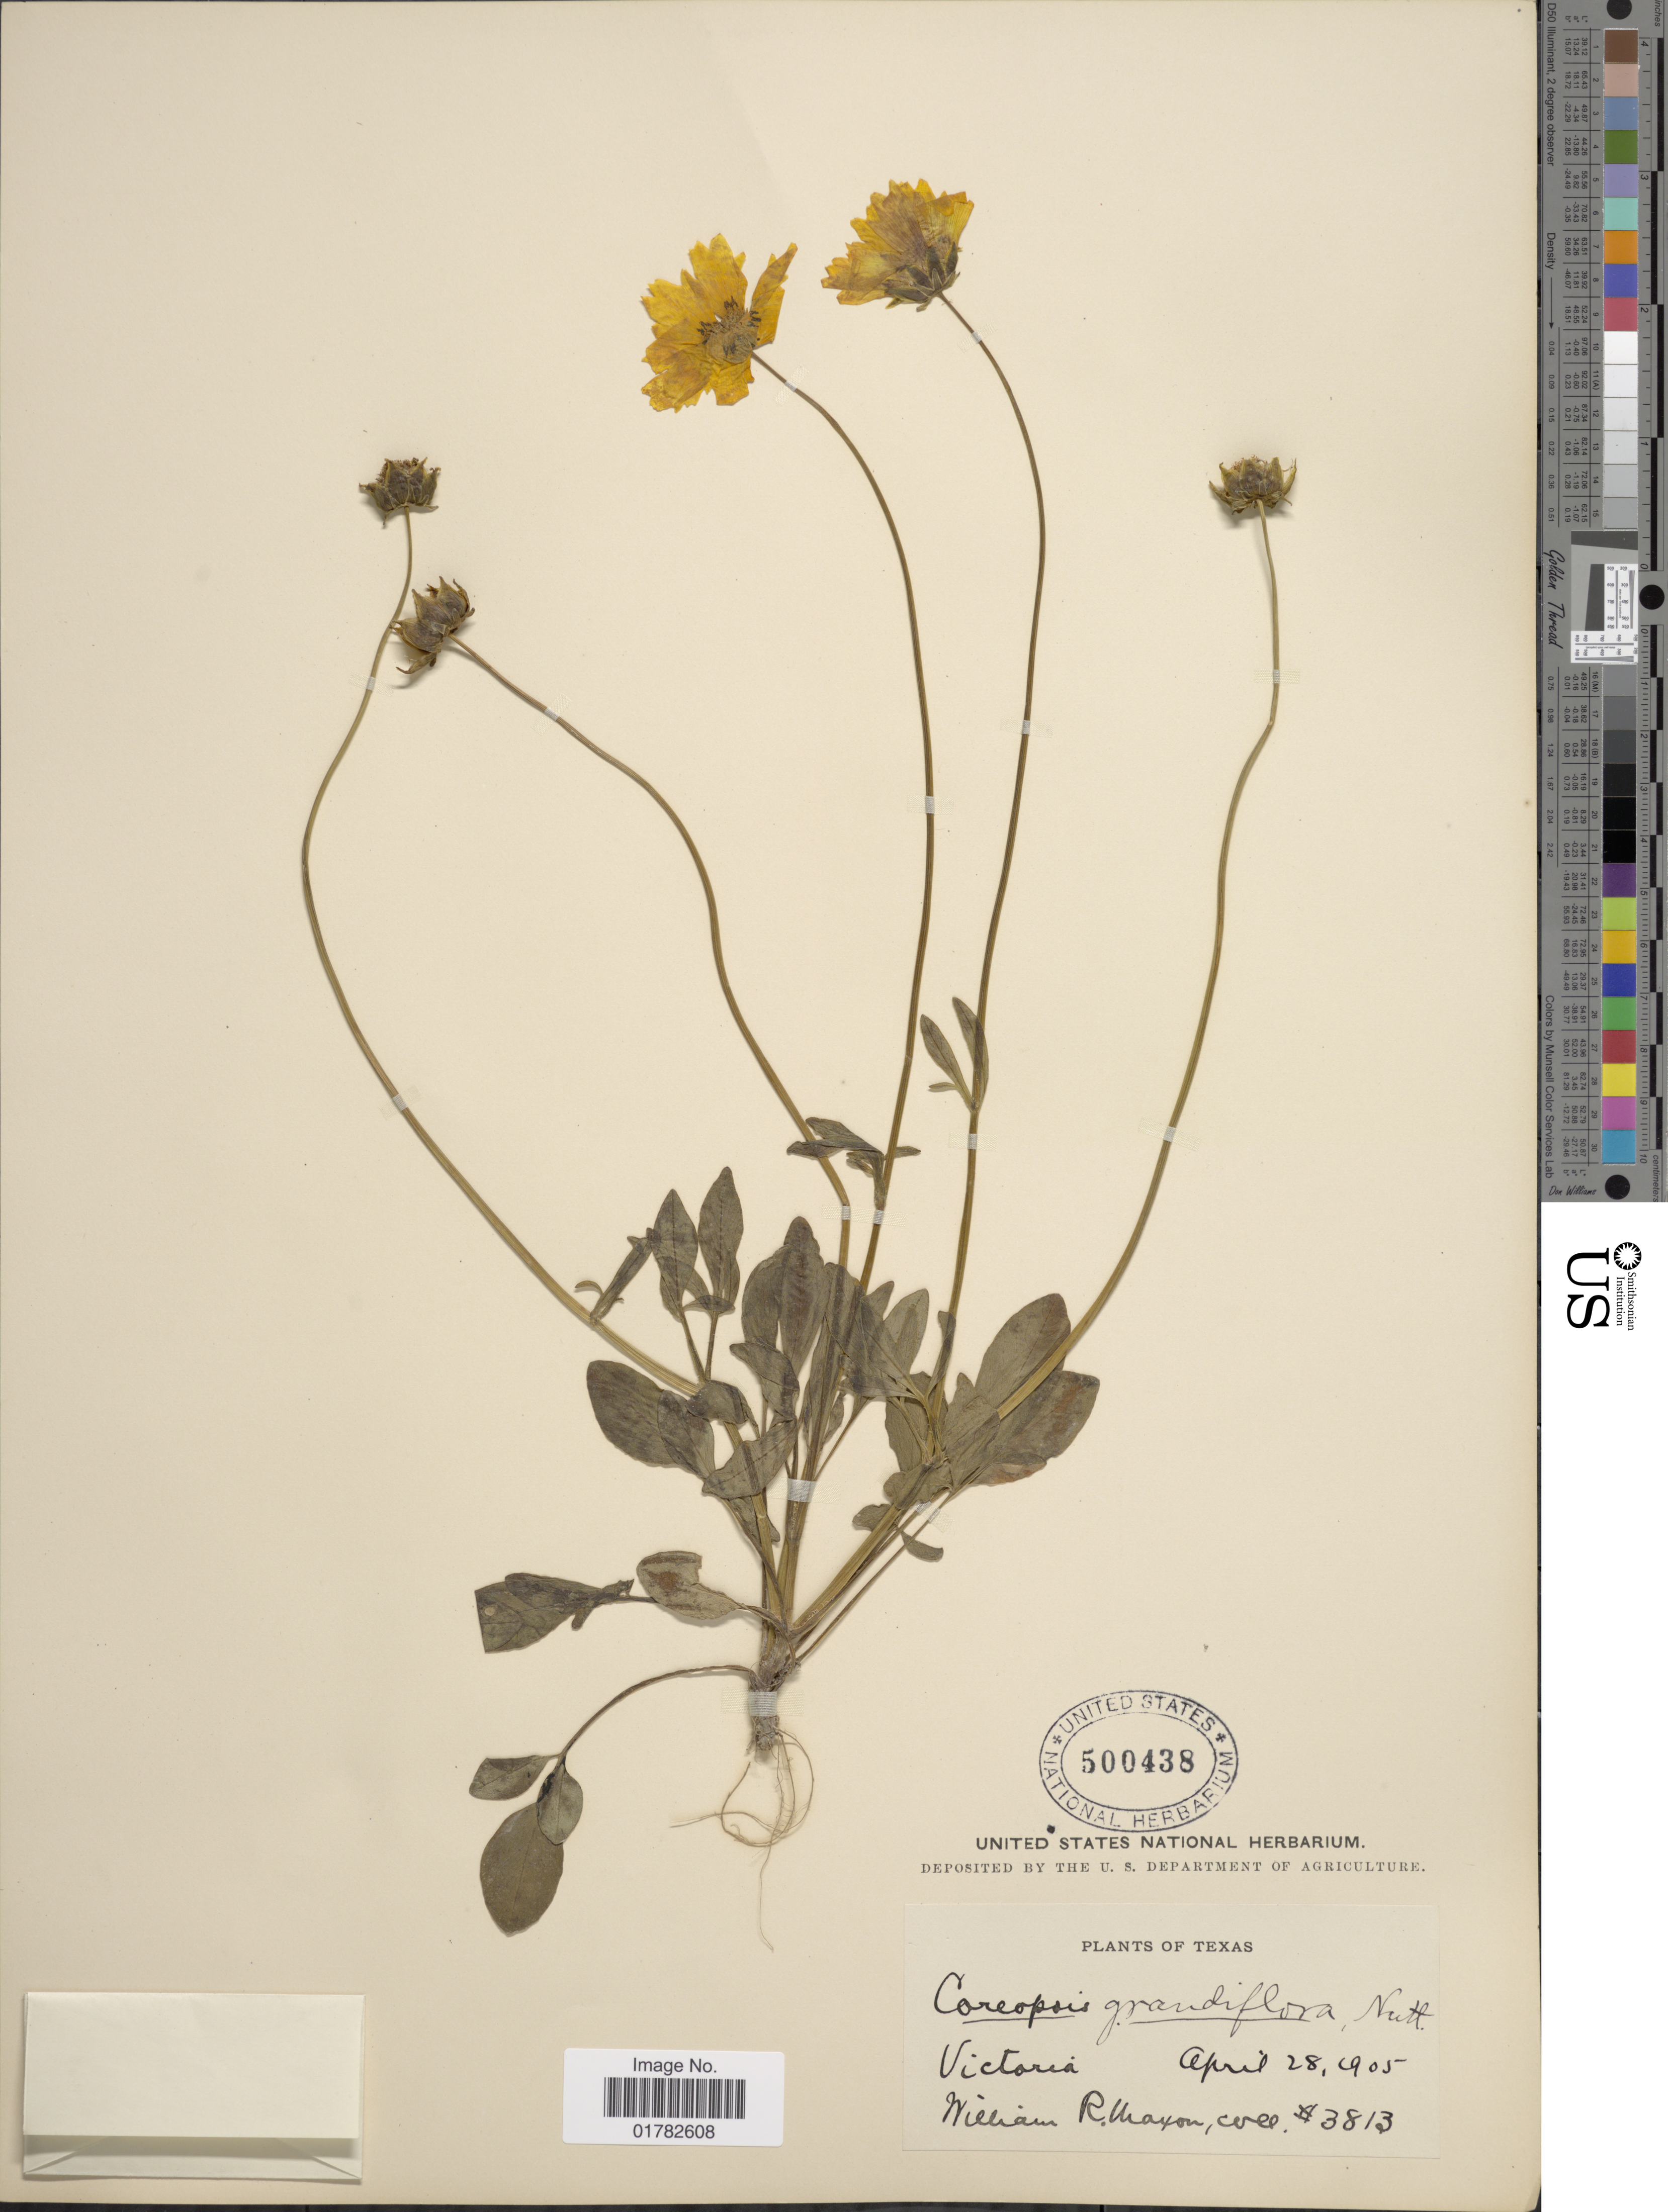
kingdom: Plantae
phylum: Tracheophyta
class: Magnoliopsida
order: Asterales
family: Asteraceae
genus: Coreopsis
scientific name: Coreopsis grandiflora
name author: Nutt.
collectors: W. R. Maxon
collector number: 3813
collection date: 1905-04-28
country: United States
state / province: Texas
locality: Victoria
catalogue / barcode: US 500438